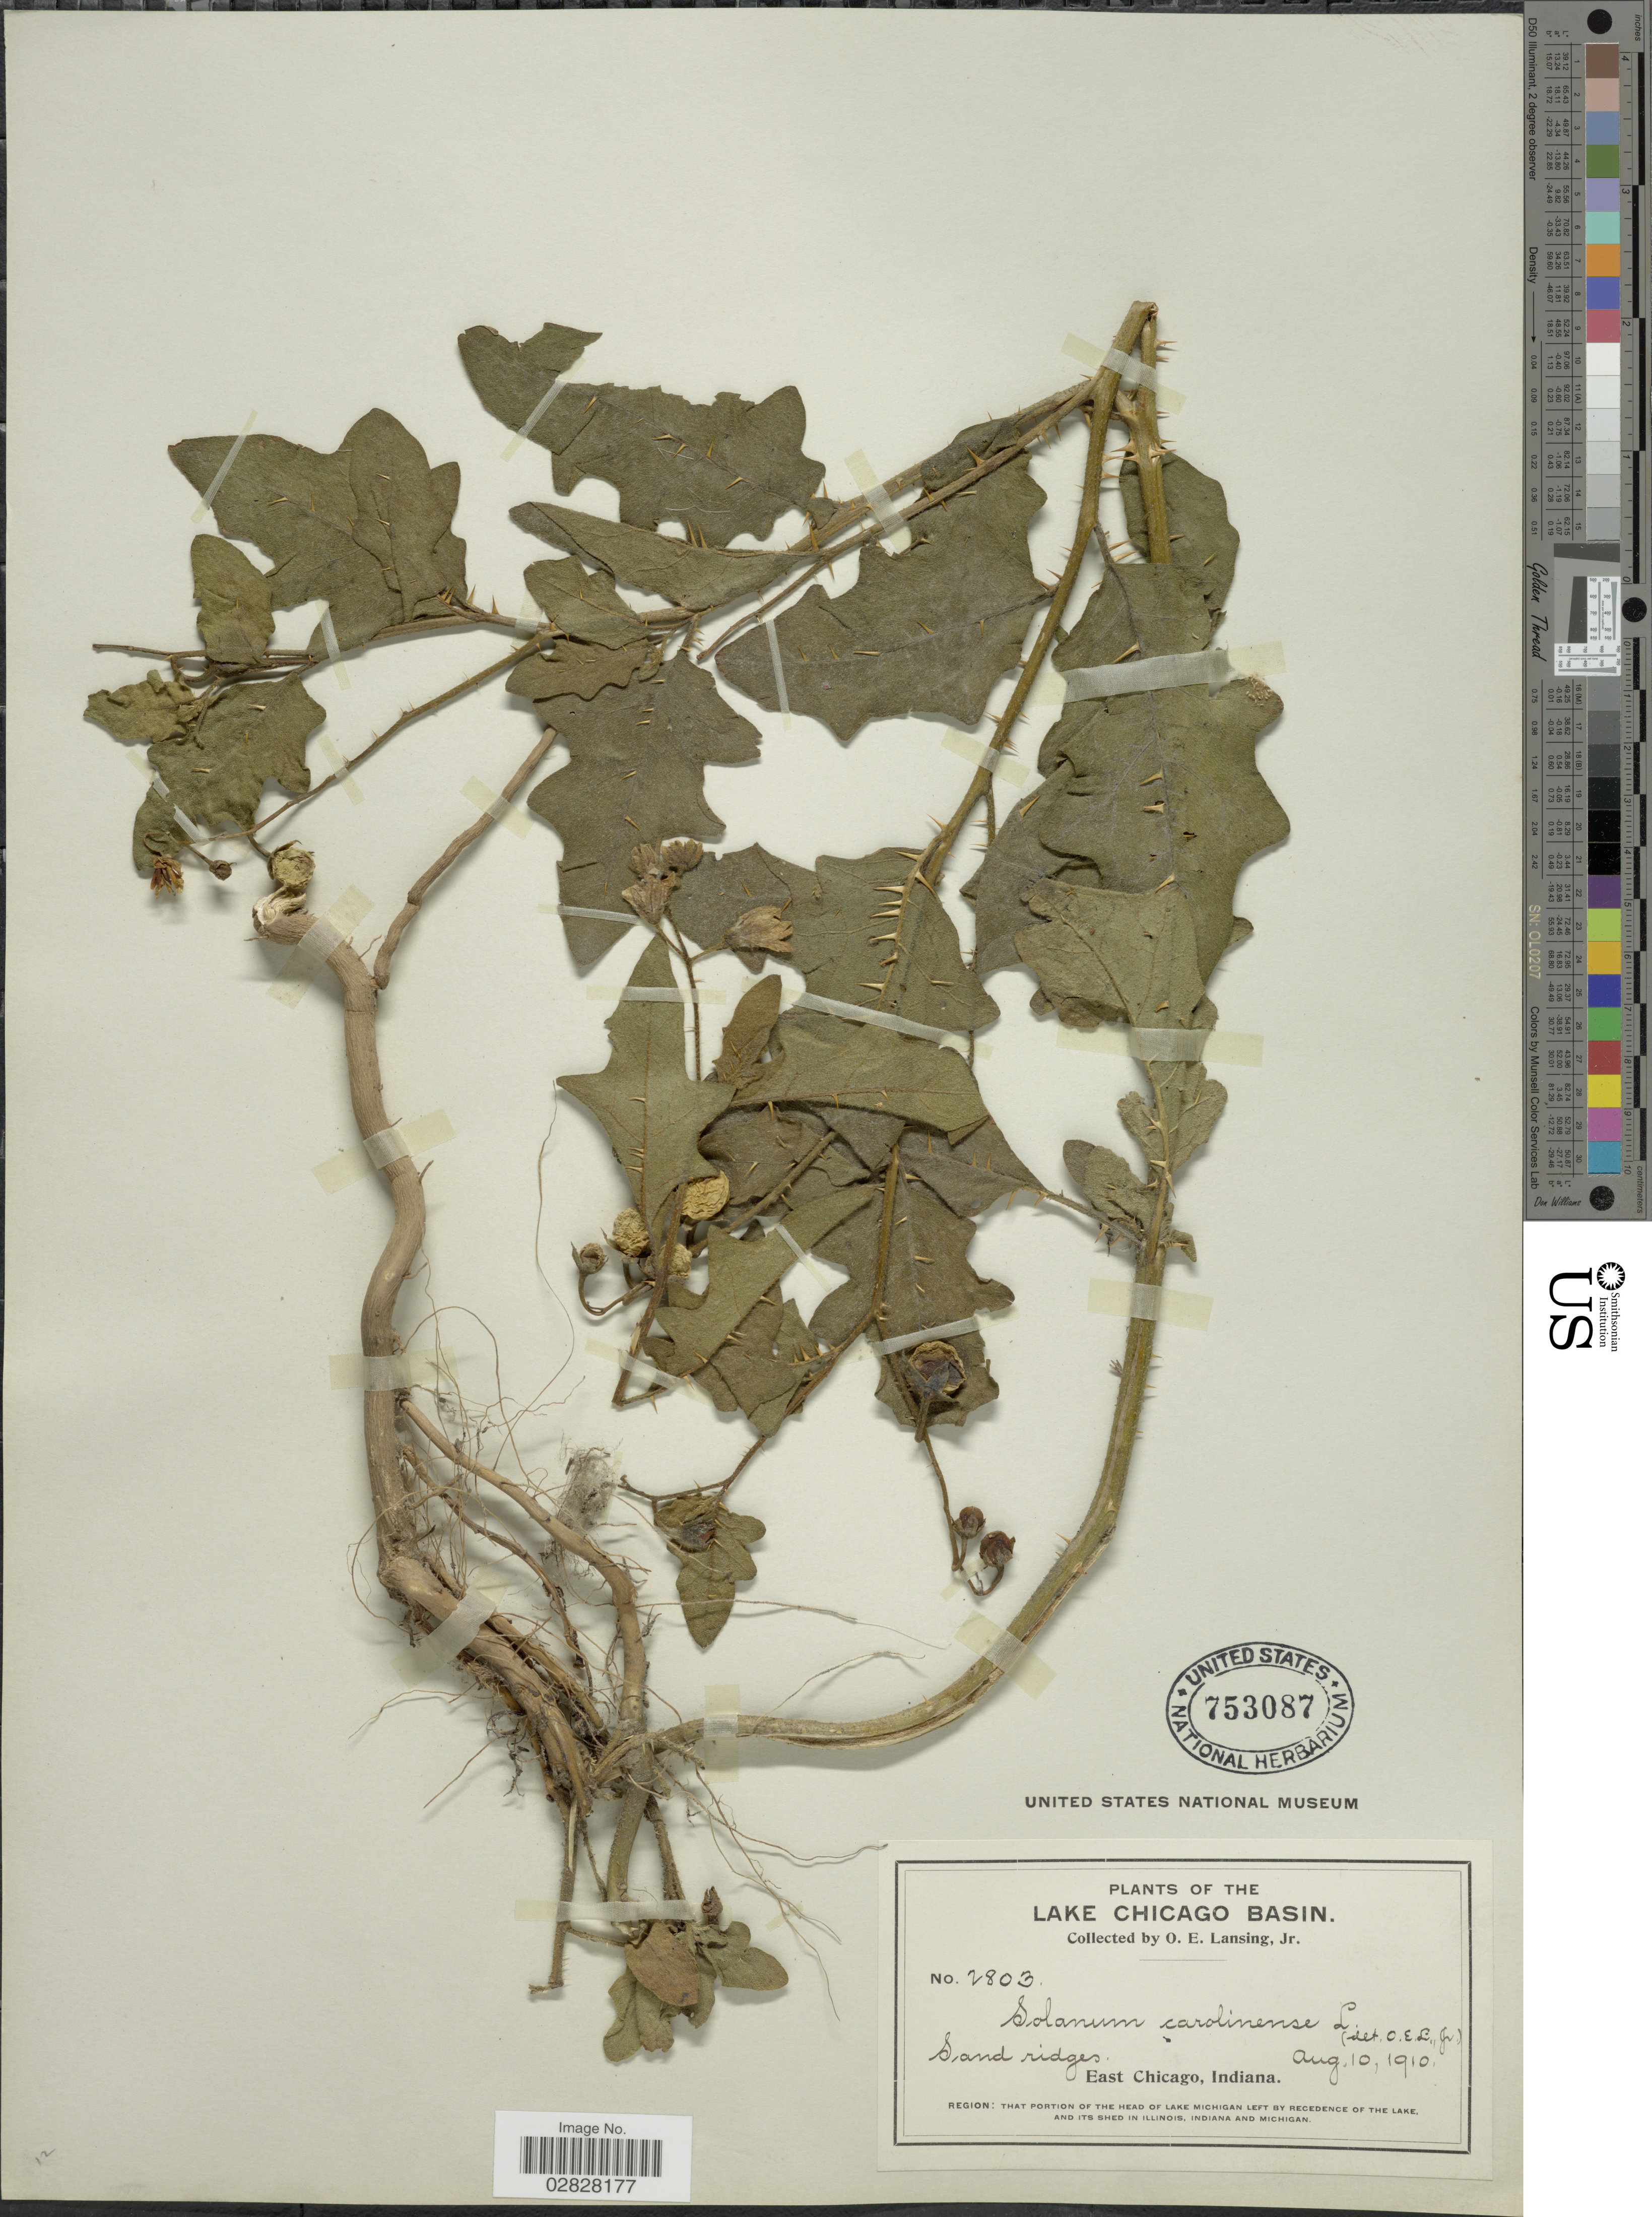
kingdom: Plantae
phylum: Tracheophyta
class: Magnoliopsida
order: Solanales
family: Solanaceae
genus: Solanum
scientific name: Solanum carolinense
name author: L.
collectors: O. Lansing Jr.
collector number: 2803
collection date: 1910-08-10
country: United States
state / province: Indiana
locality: Lake Chicago Basin. East Chicago. Region: that portion of the head of lake Michigan left by recedence of the lake.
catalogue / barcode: US 753087